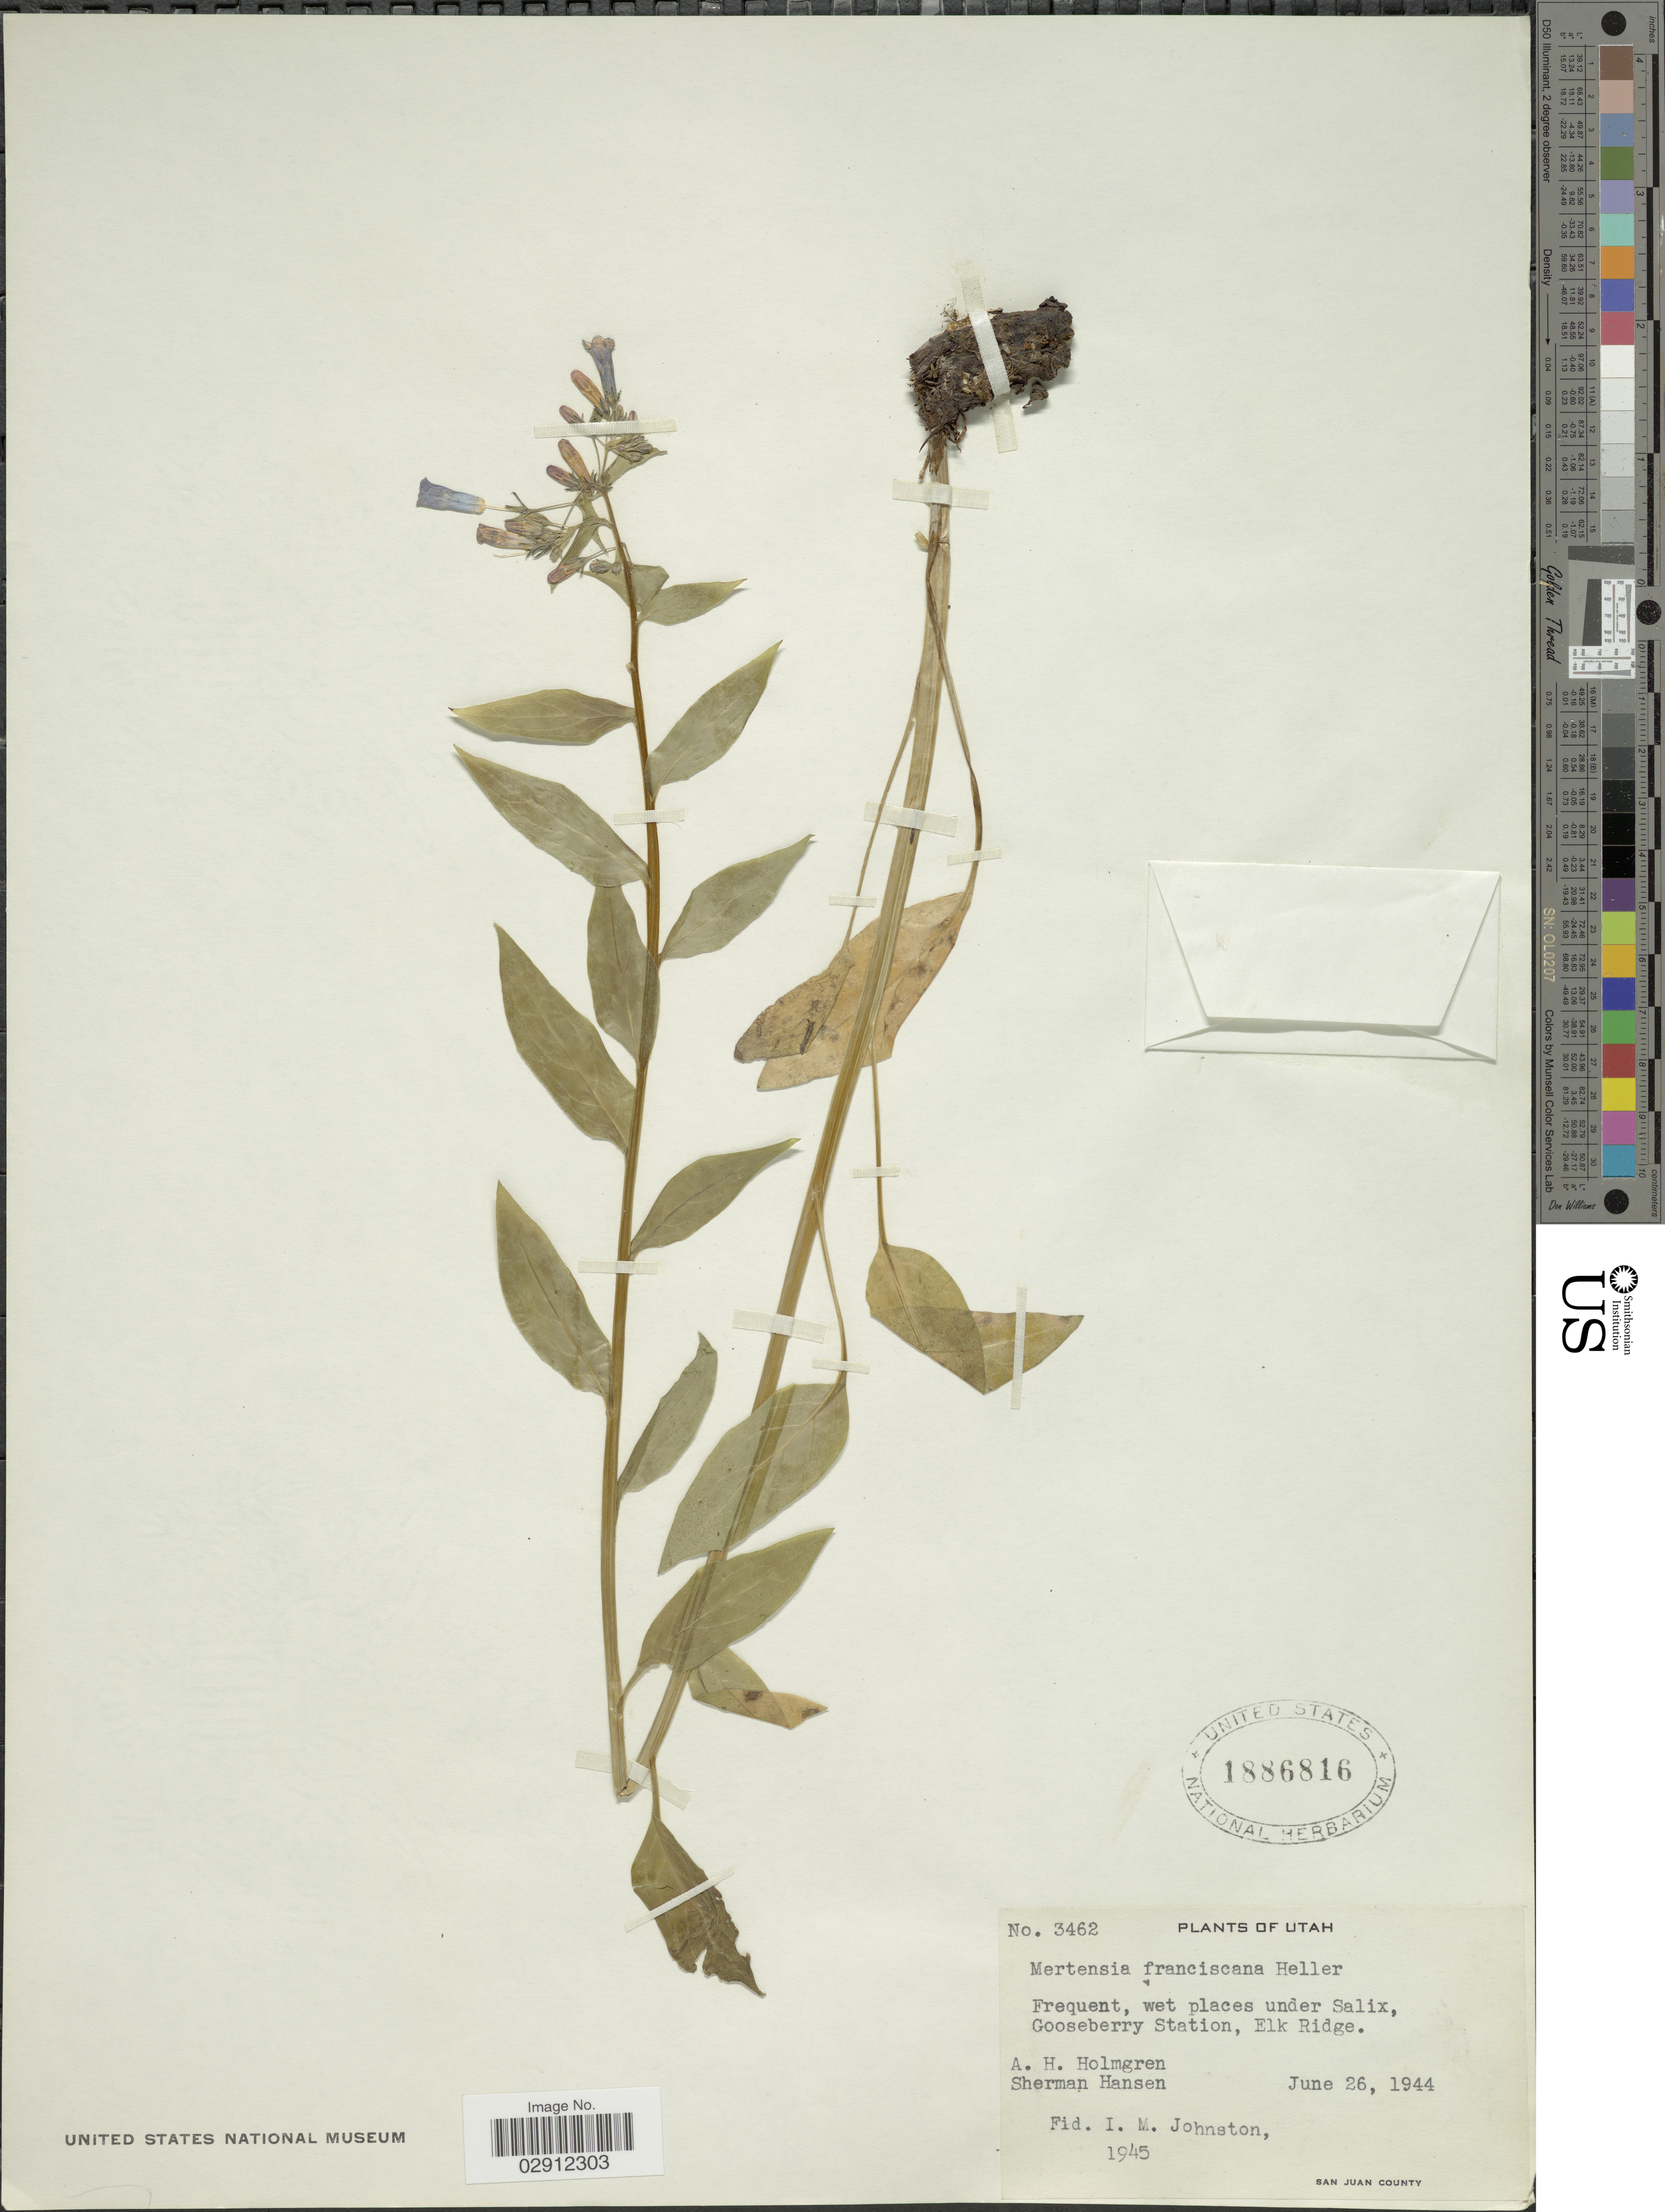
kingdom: Plantae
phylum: Tracheophyta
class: Magnoliopsida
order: Boraginales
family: Boraginaceae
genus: Mertensia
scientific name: Mertensia franciscana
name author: A. Heller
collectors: A. H. Holmgren & S. Hansen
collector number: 3462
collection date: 1944-06-26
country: United States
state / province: Utah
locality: Under Salix, Gooseberry Station, Elk Ridge.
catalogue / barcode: US 1886816